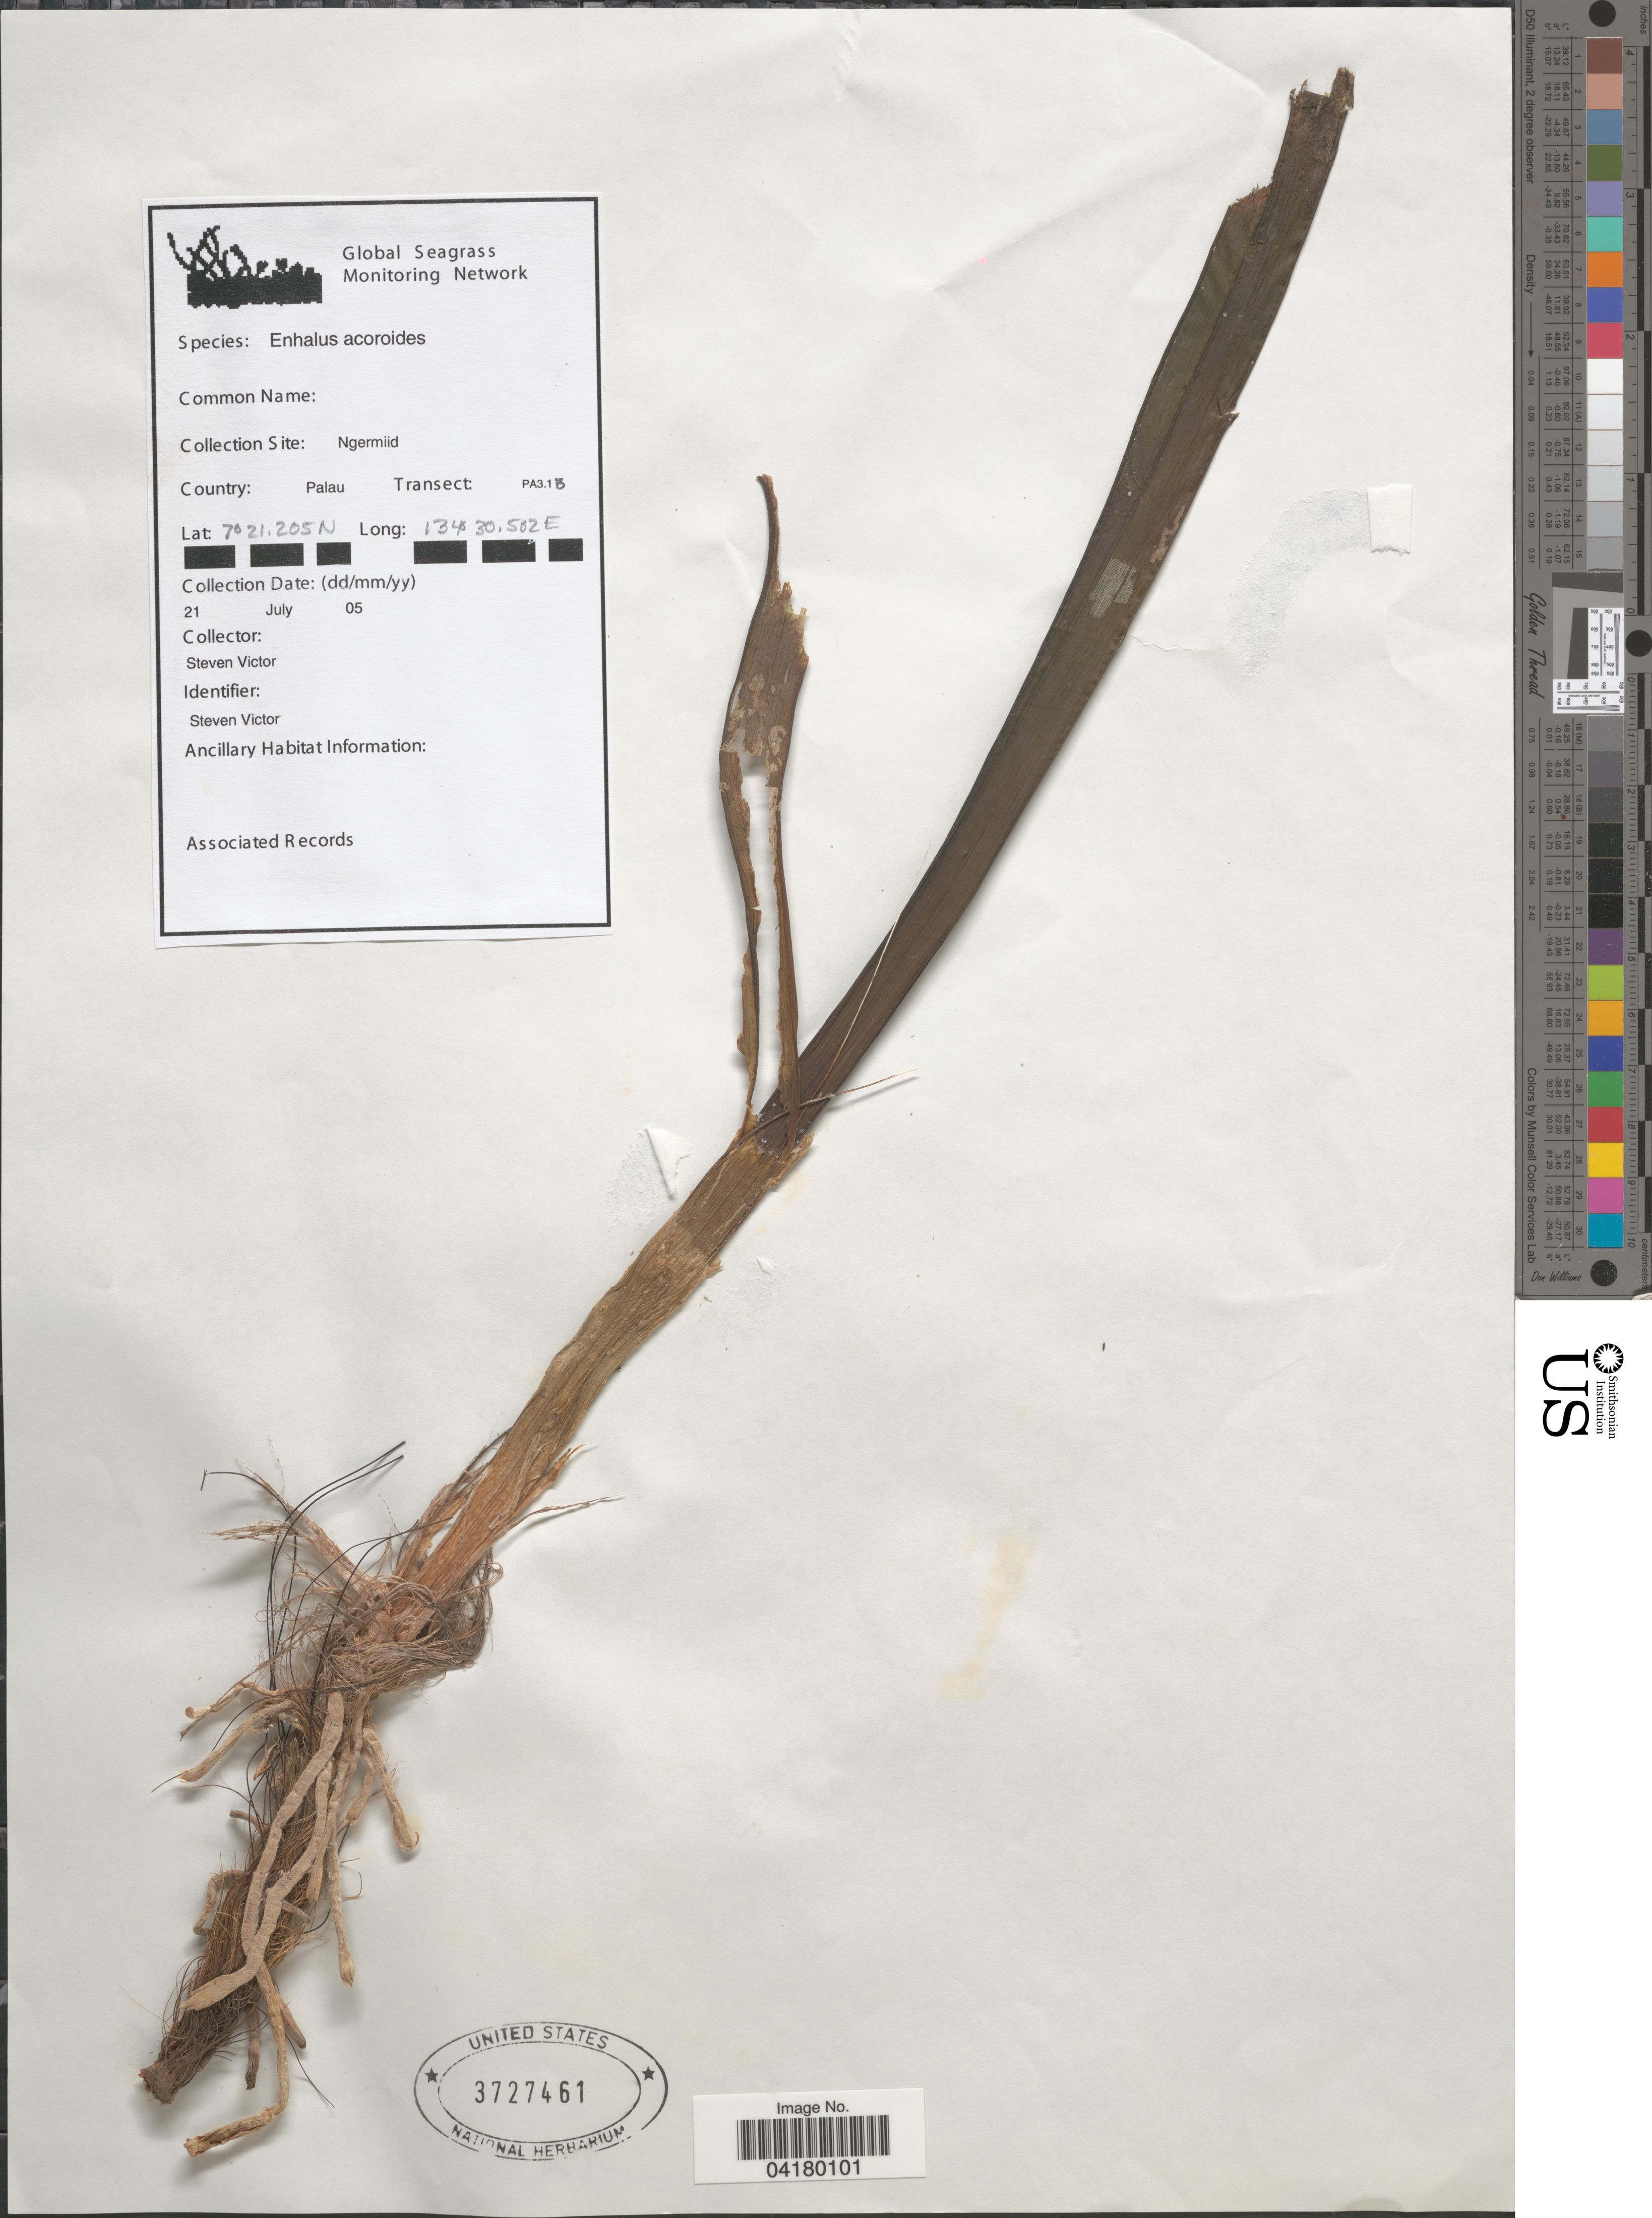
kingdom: Plantae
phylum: Tracheophyta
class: Liliopsida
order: Alismatales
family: Hydrocharitaceae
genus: Enhalus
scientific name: Enhalus acoroides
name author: (L. f.) Royle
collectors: S. Victor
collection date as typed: Transcribed d/m/y: 21/7/5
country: Palau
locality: Collection Site: Ngermiid. Country: Palau. Transect: PA3.1B.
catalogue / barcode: US 3727461